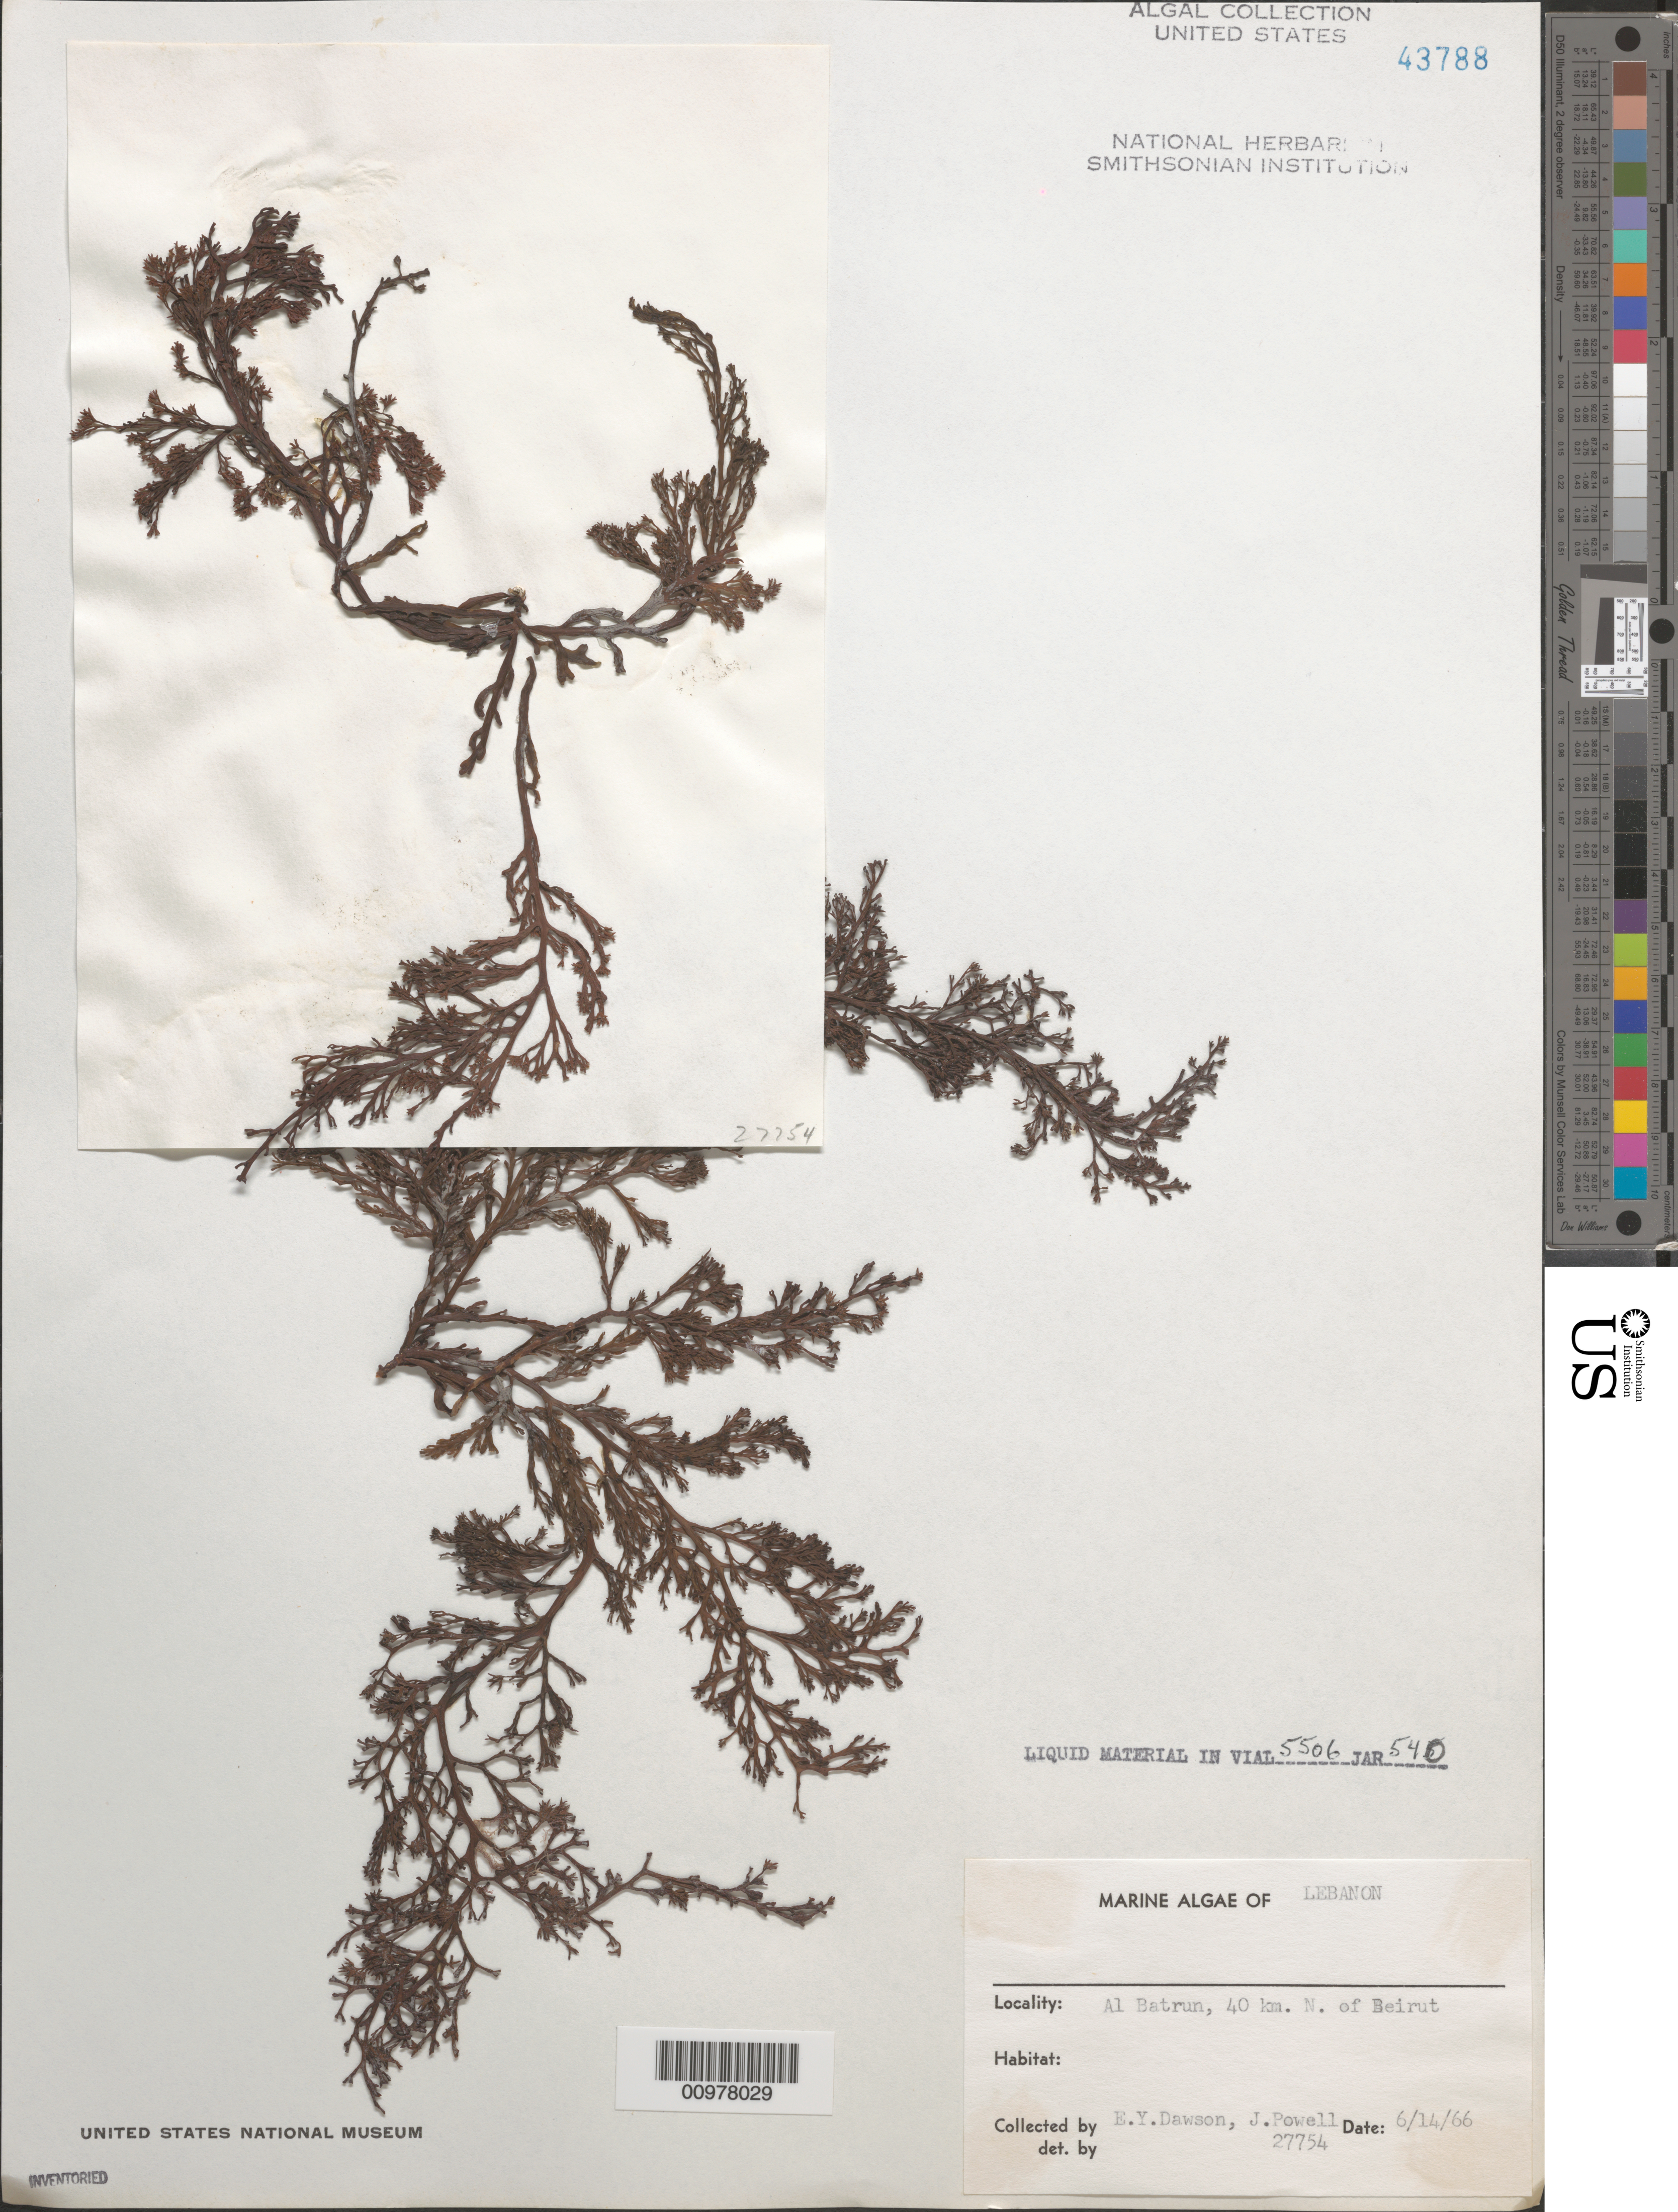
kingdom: Chromista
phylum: Ochrophyta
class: Phaeophyceae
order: Fucales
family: Sargassaceae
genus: Cystoseira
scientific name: Cystoseira foeniculacea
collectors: E. Y. Dawson & J. Powell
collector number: EYD 27754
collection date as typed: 14 Jun 1966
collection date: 1966-06-14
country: Lebanon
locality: Al Batrun, 40 km north of Beirut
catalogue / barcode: US 43788